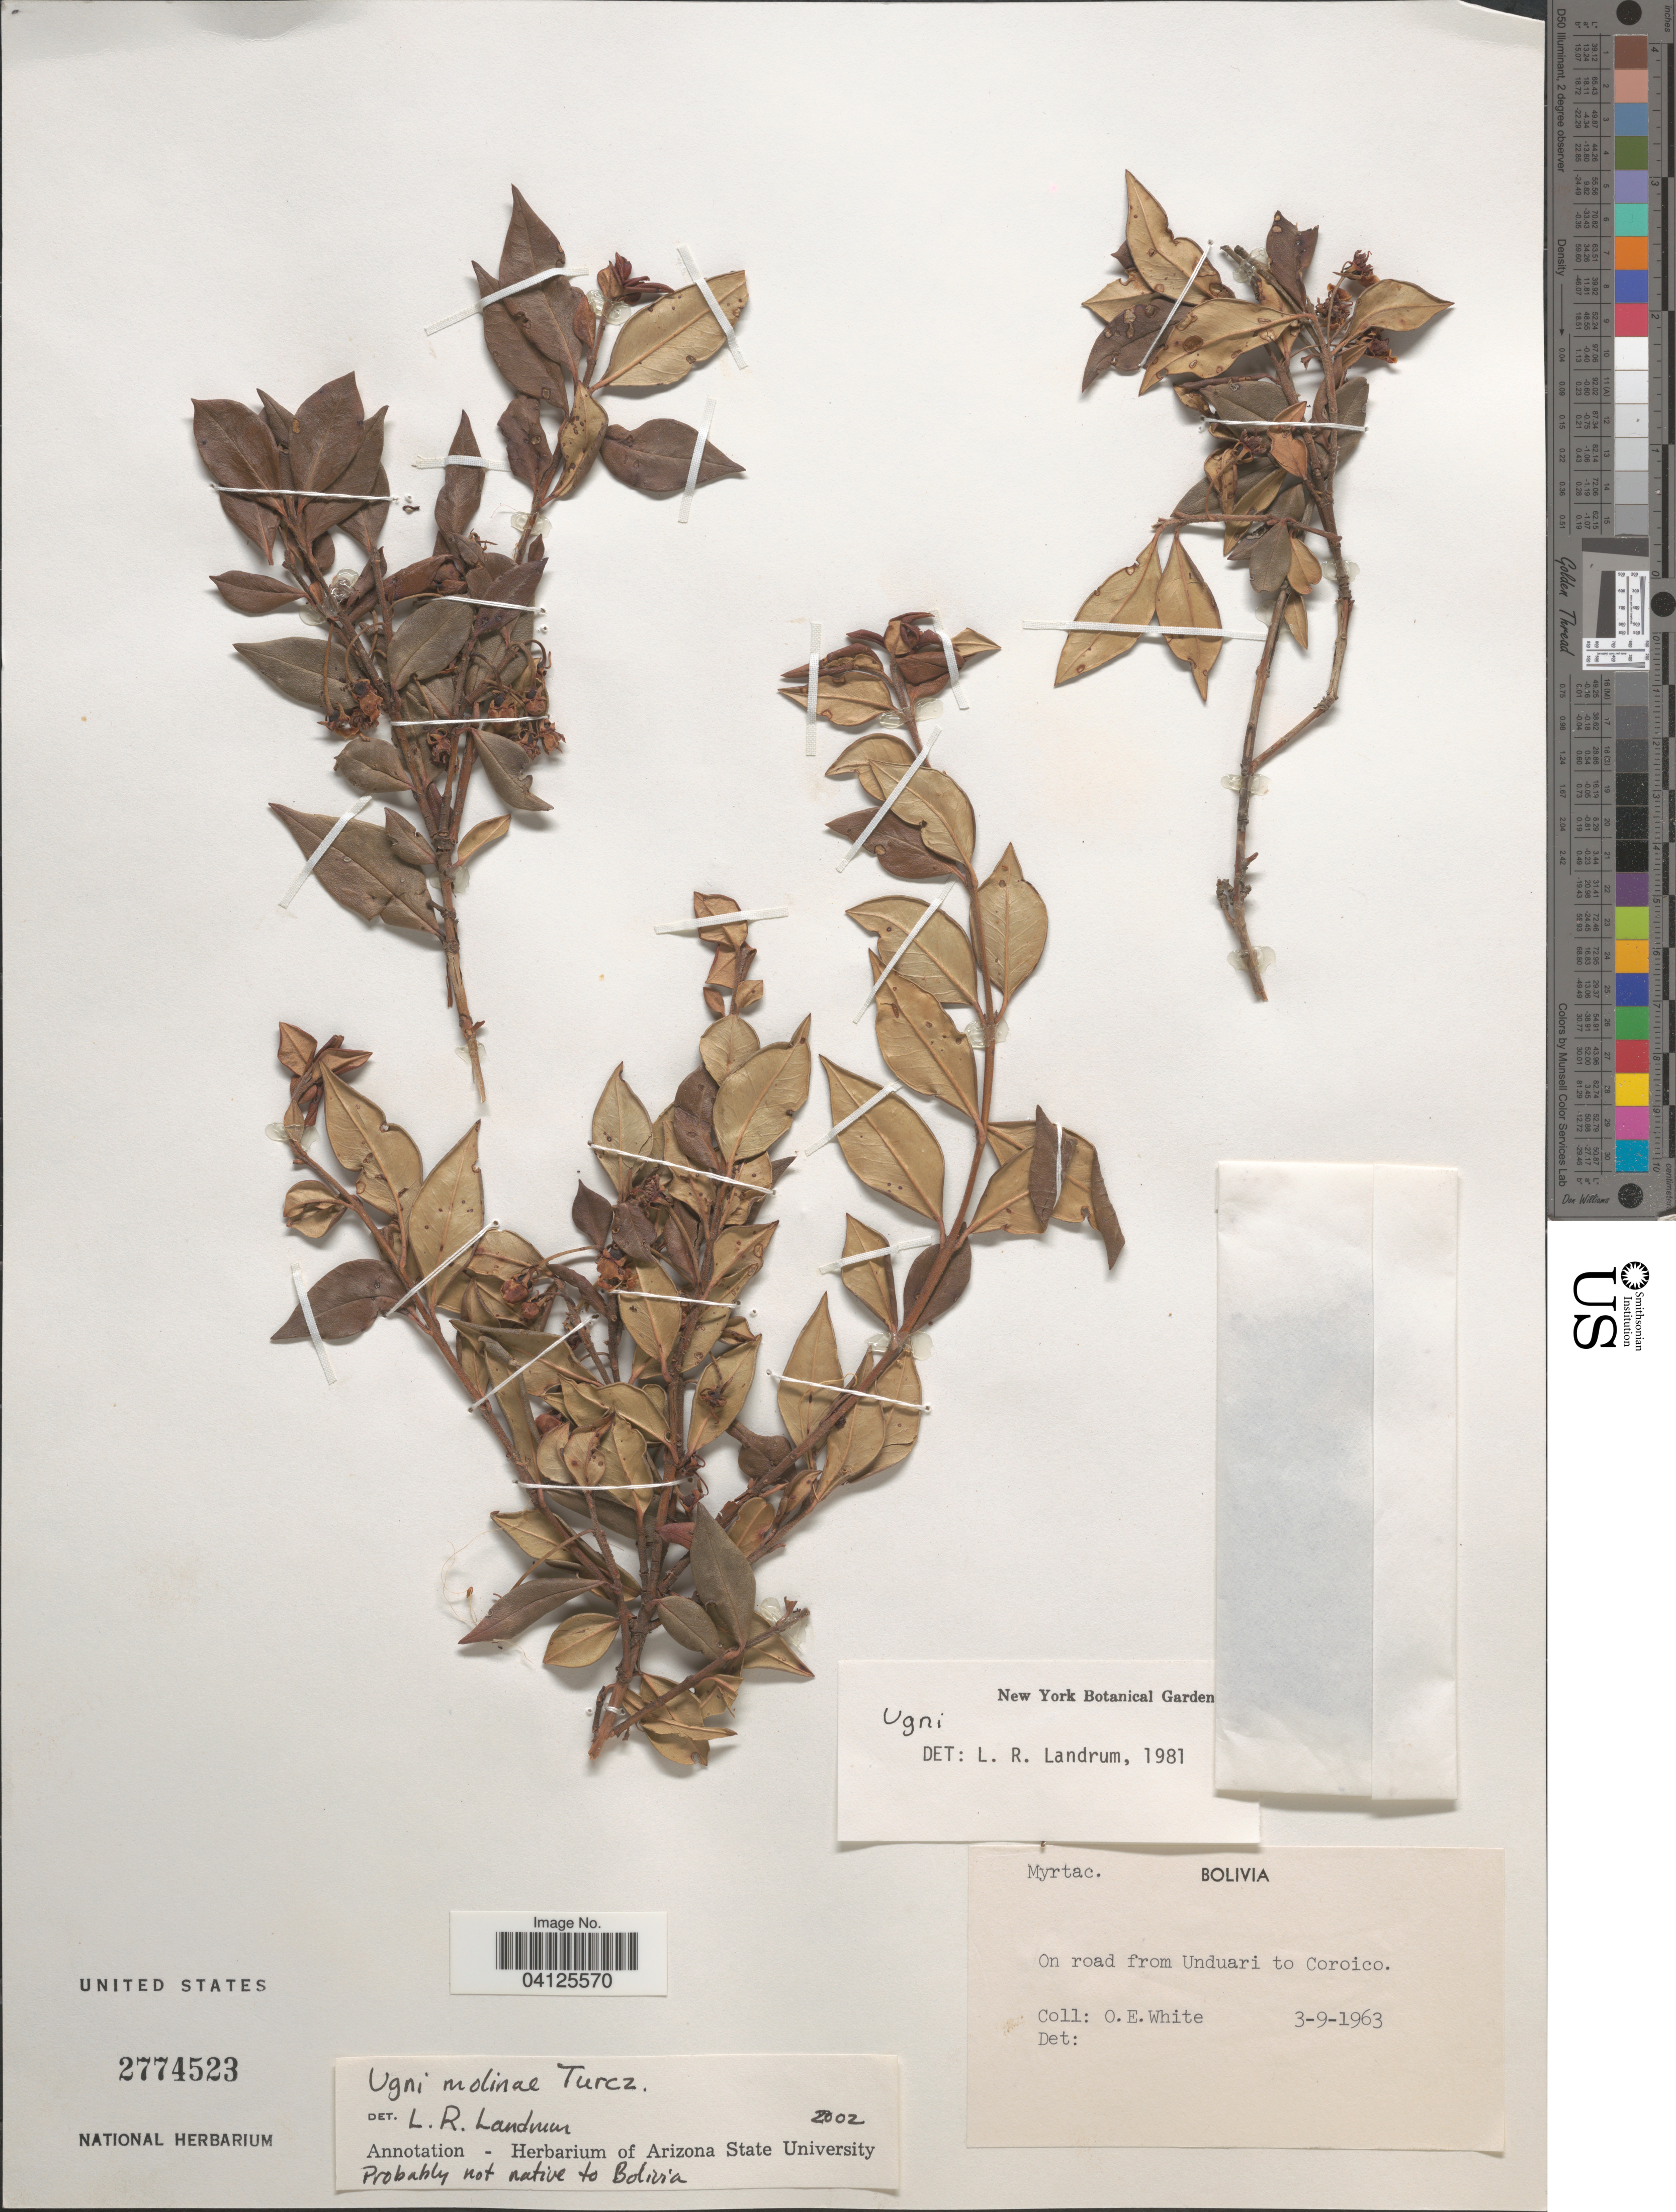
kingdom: Plantae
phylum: Tracheophyta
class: Magnoliopsida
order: Myrtales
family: Myrtaceae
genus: Ugni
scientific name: Ugni molinae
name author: Turcz.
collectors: O. E. White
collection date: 1963-09-03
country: Bolivia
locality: On road from Unduari to Coroico.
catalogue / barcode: US 2774523